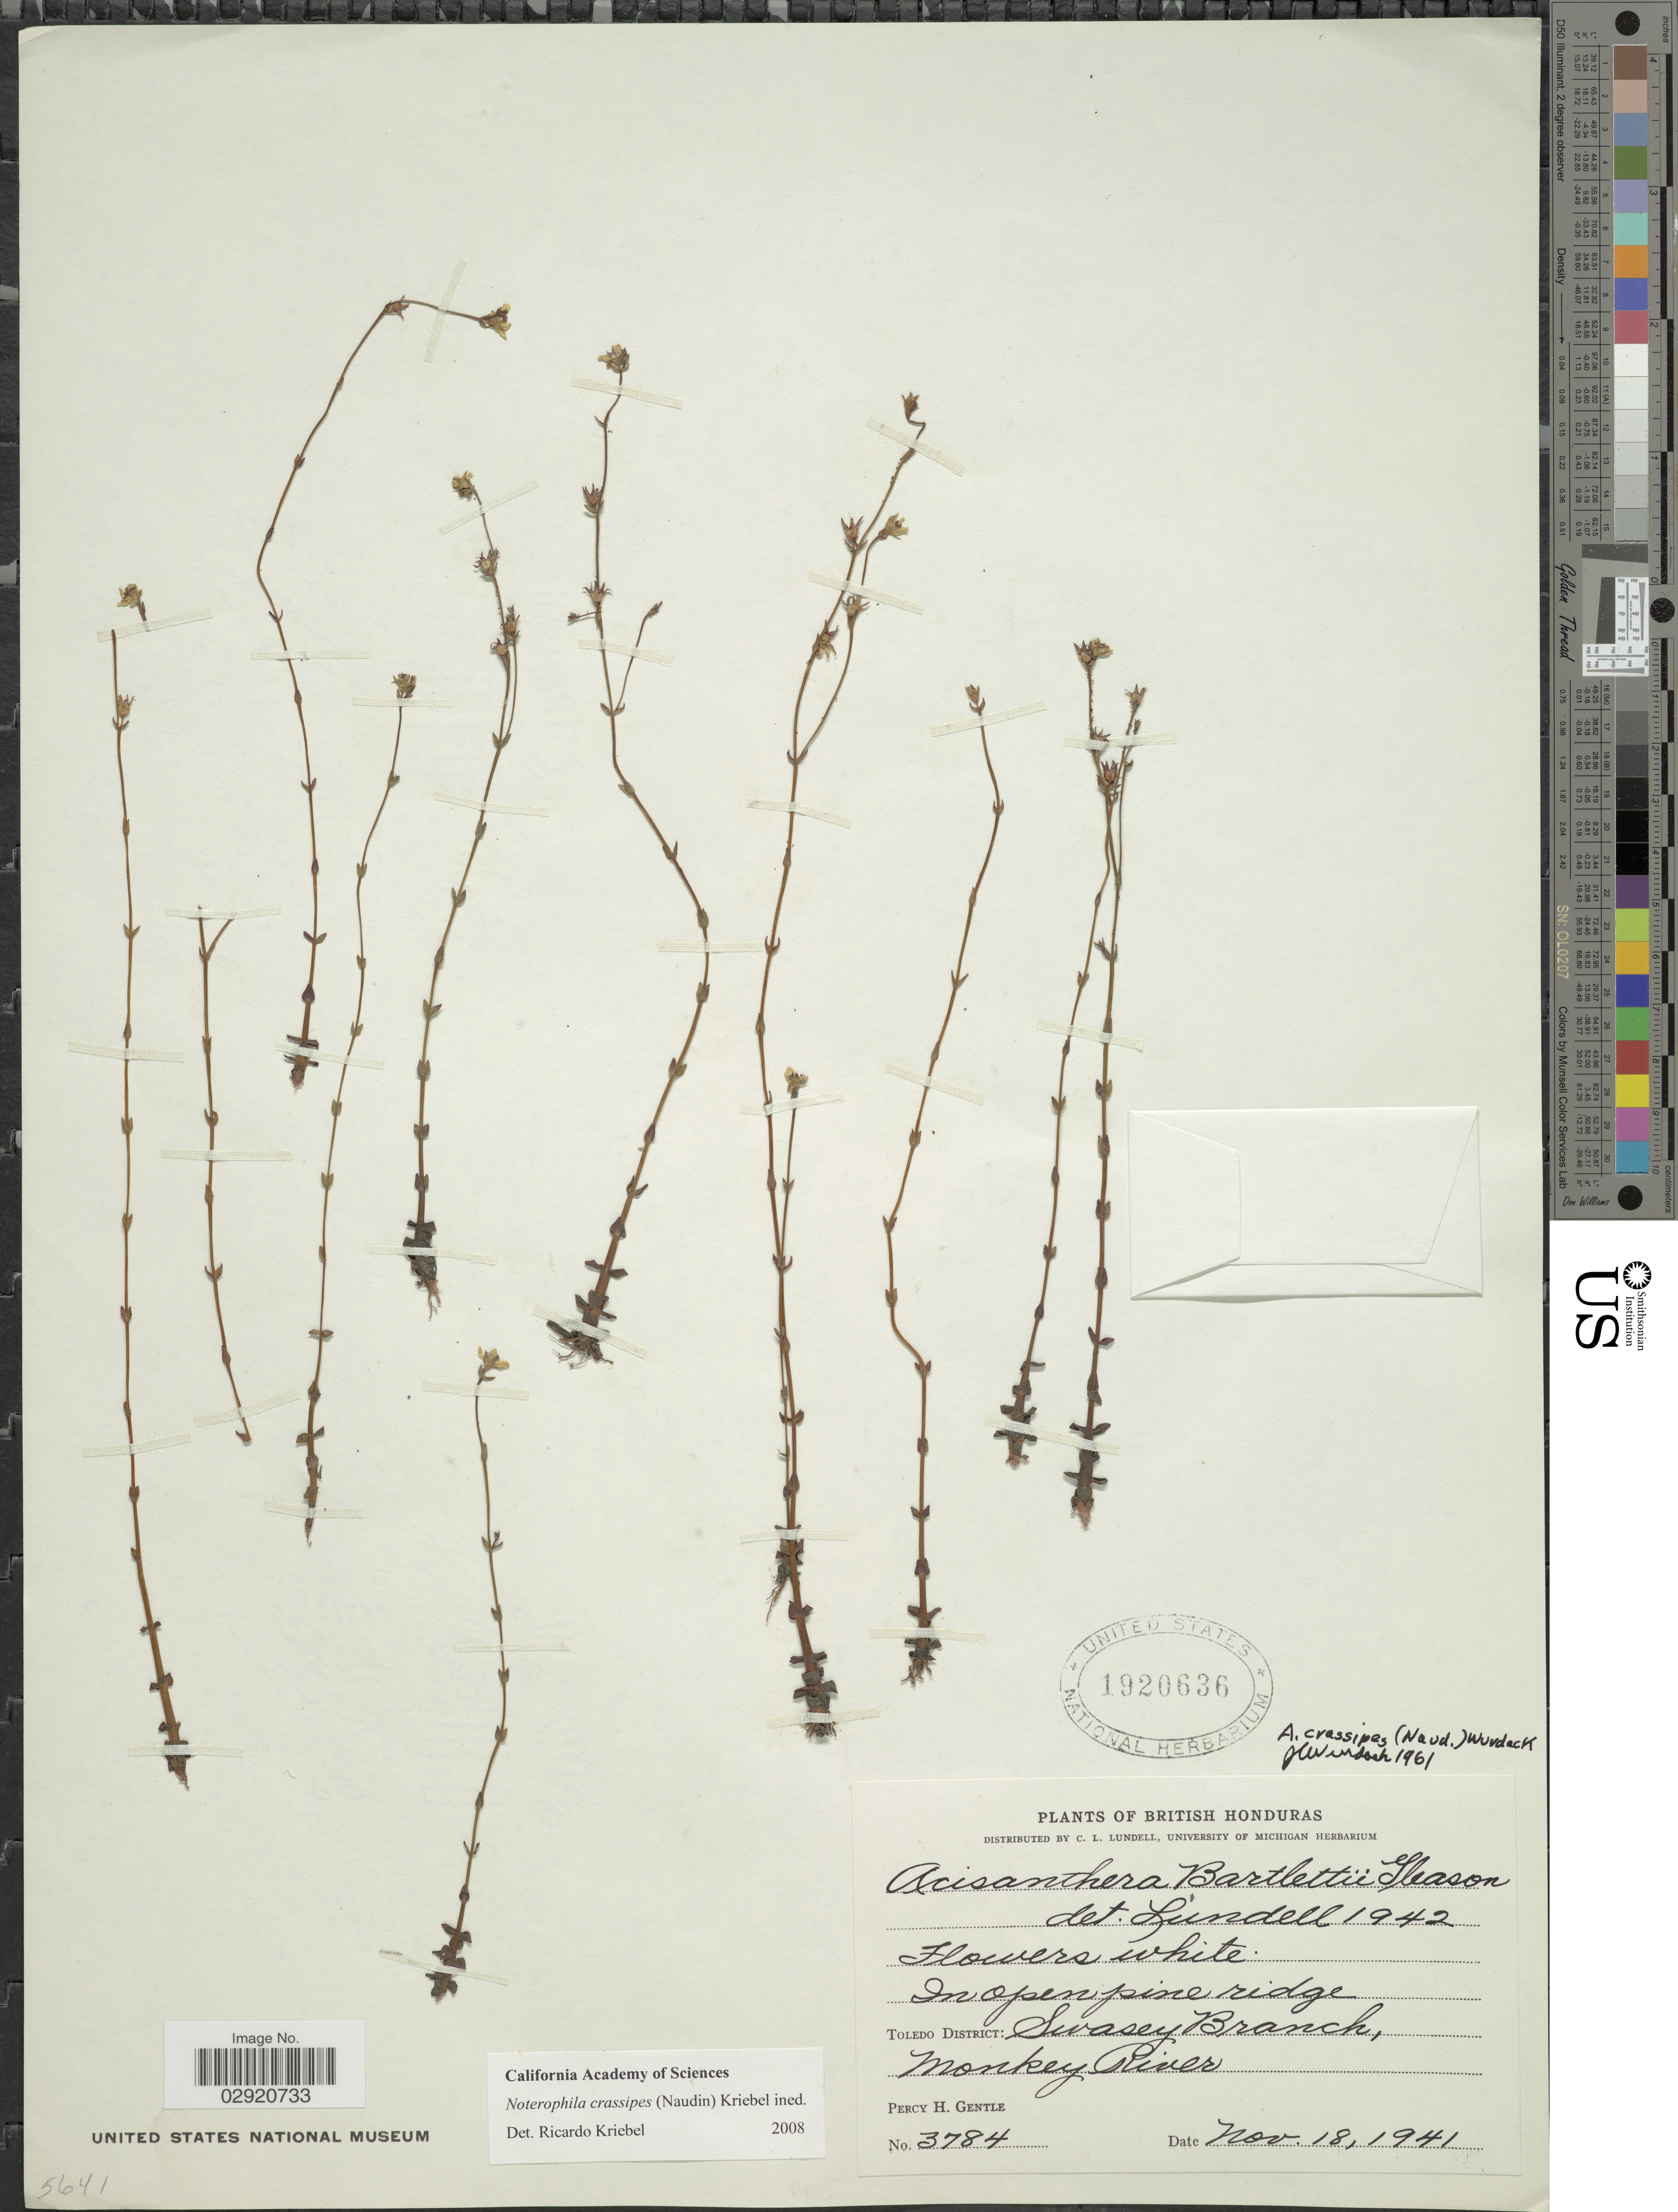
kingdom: Plantae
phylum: Tracheophyta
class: Magnoliopsida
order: Myrtales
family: Melastomataceae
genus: Noterophila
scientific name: Noterophila crassipes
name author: (Naudin) Kriebel & M.J. Rocha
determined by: Nunes da Silva, Diego, (RB), Jardim Botanico do Rio de Janeiro - Herbario (BRAZIL)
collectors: P. H. Gentle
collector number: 3784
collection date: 1941-11-18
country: Belize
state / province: Toledo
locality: British Honduras. Toledo District: Swasey Branch, Monkey River.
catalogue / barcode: US 1920636